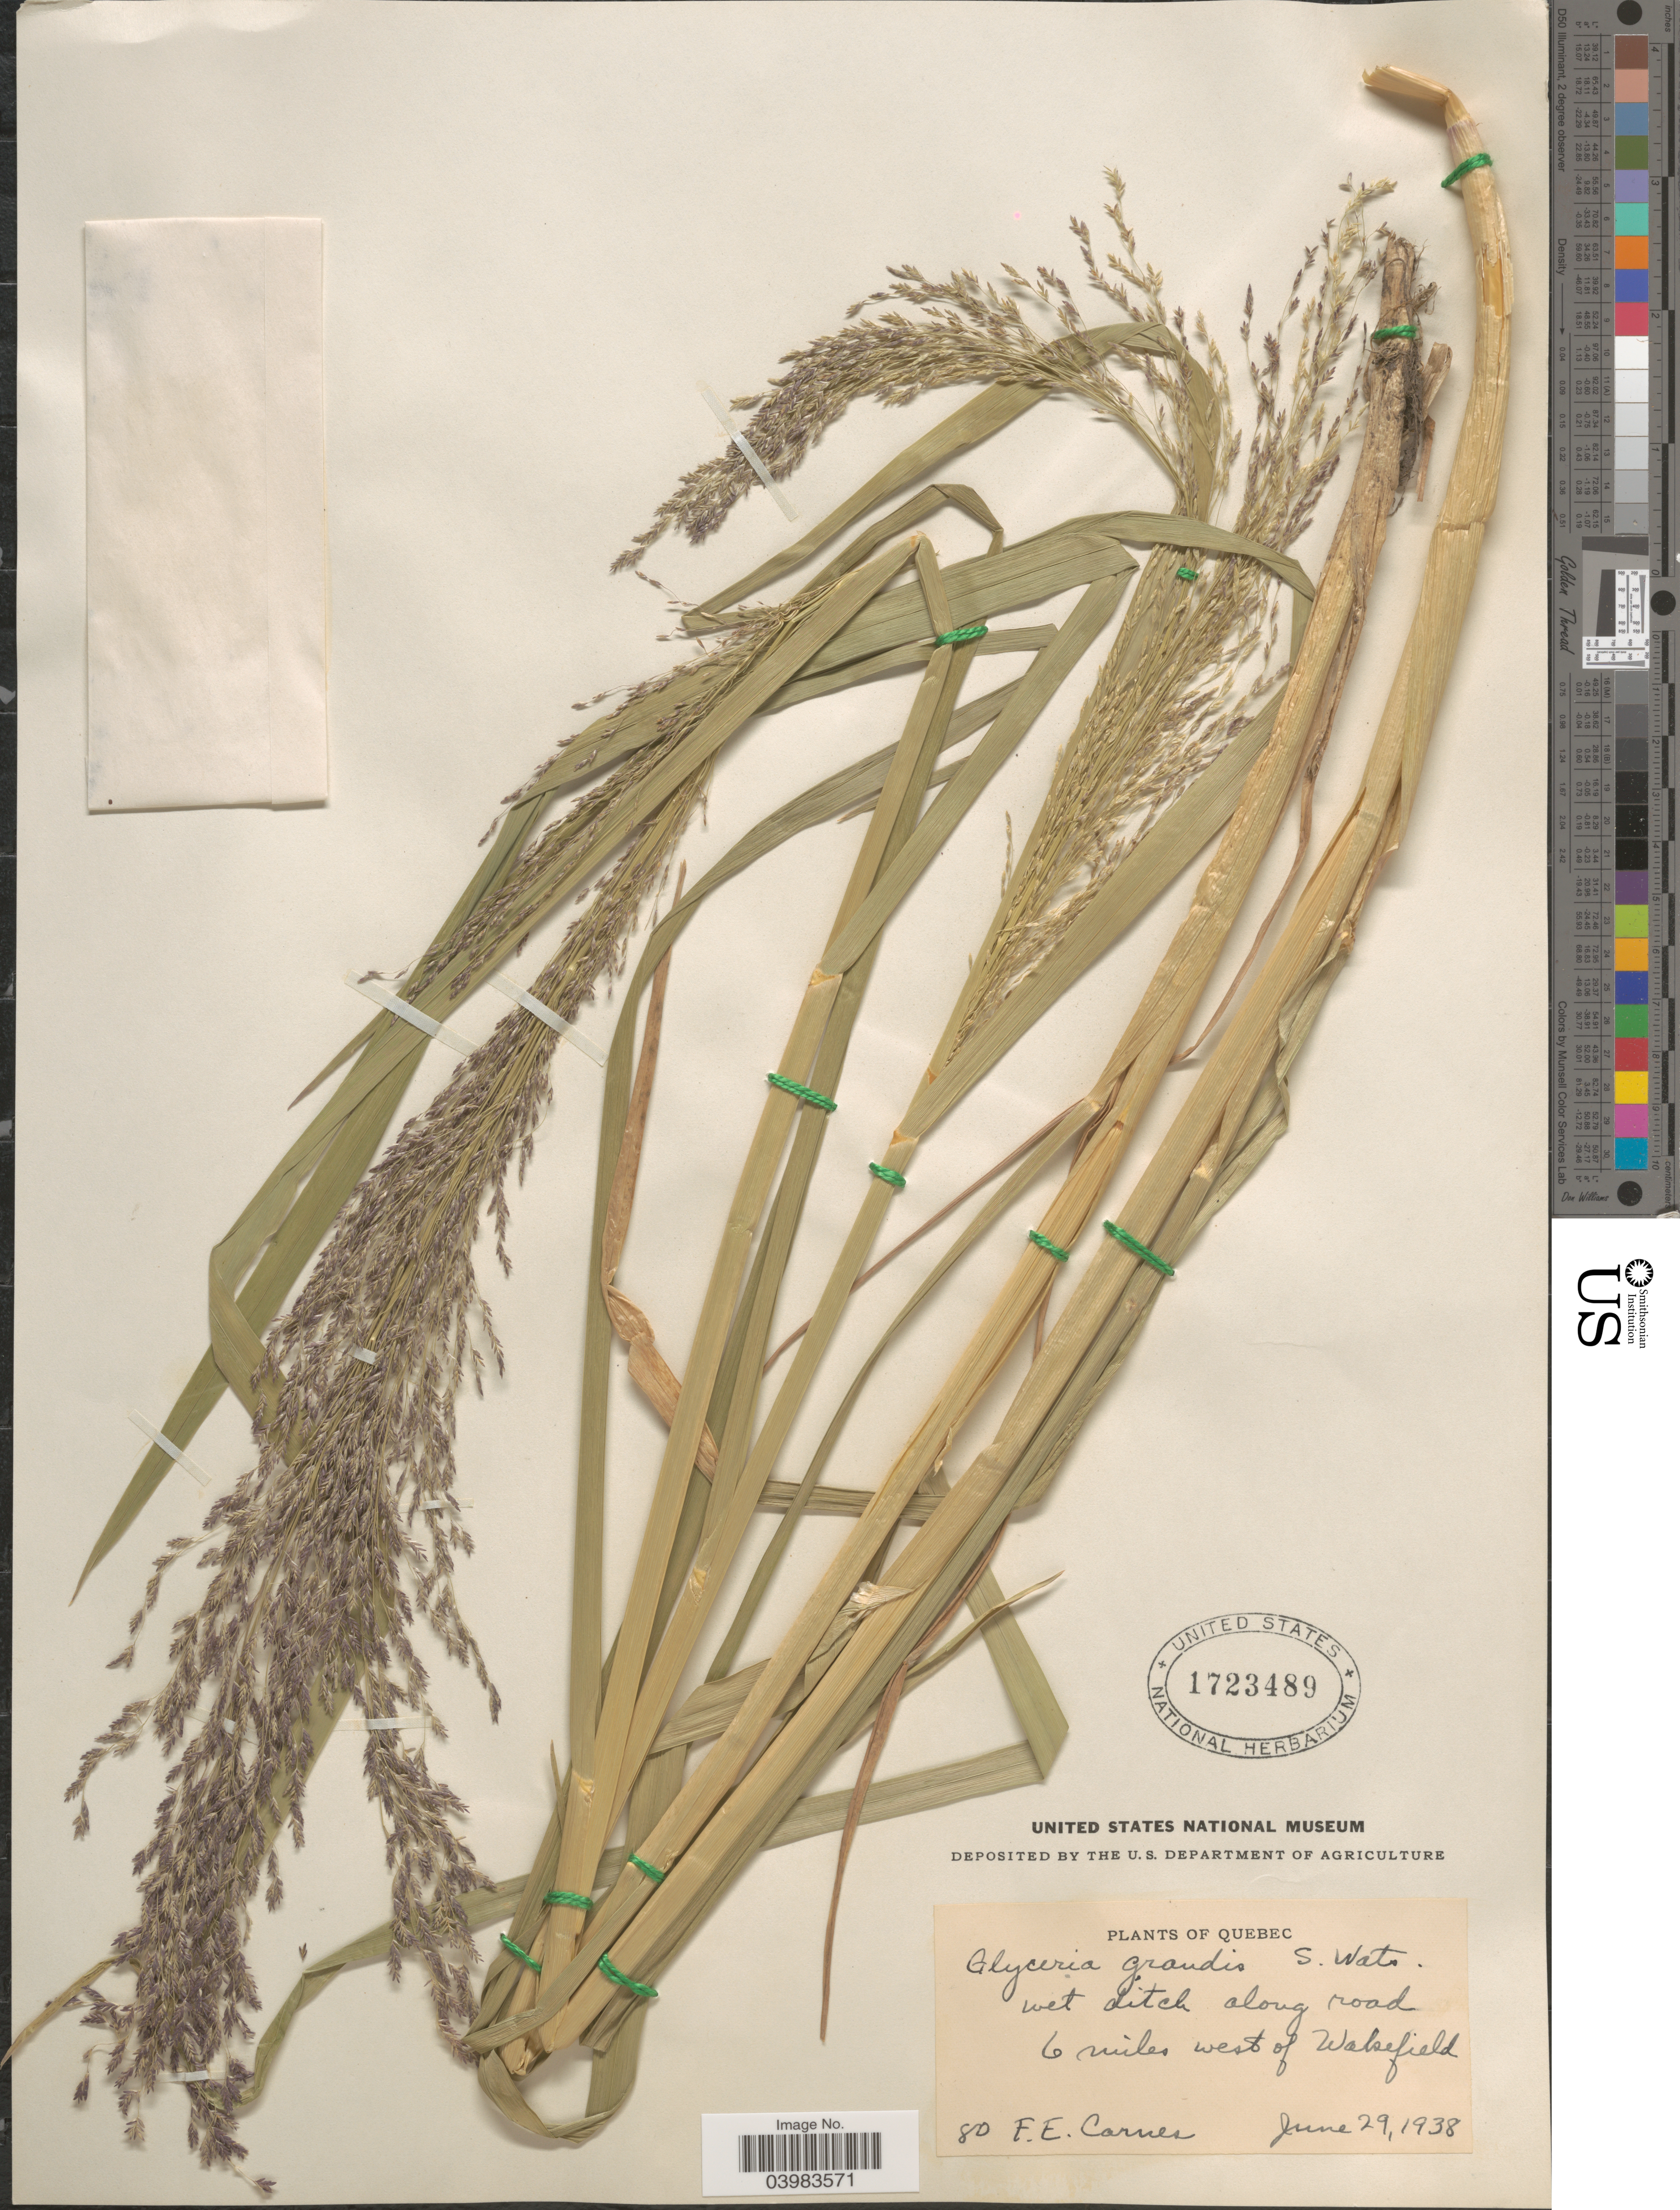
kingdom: Plantae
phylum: Tracheophyta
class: Liliopsida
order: Poales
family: Poaceae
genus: Glyceria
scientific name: Glyceria grandis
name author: S. Watson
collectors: F. Carnes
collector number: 80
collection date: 1938-06-29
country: Canada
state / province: Quebec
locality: Wet ditch along road 6 miles west of Wakefield.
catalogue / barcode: US 1723489